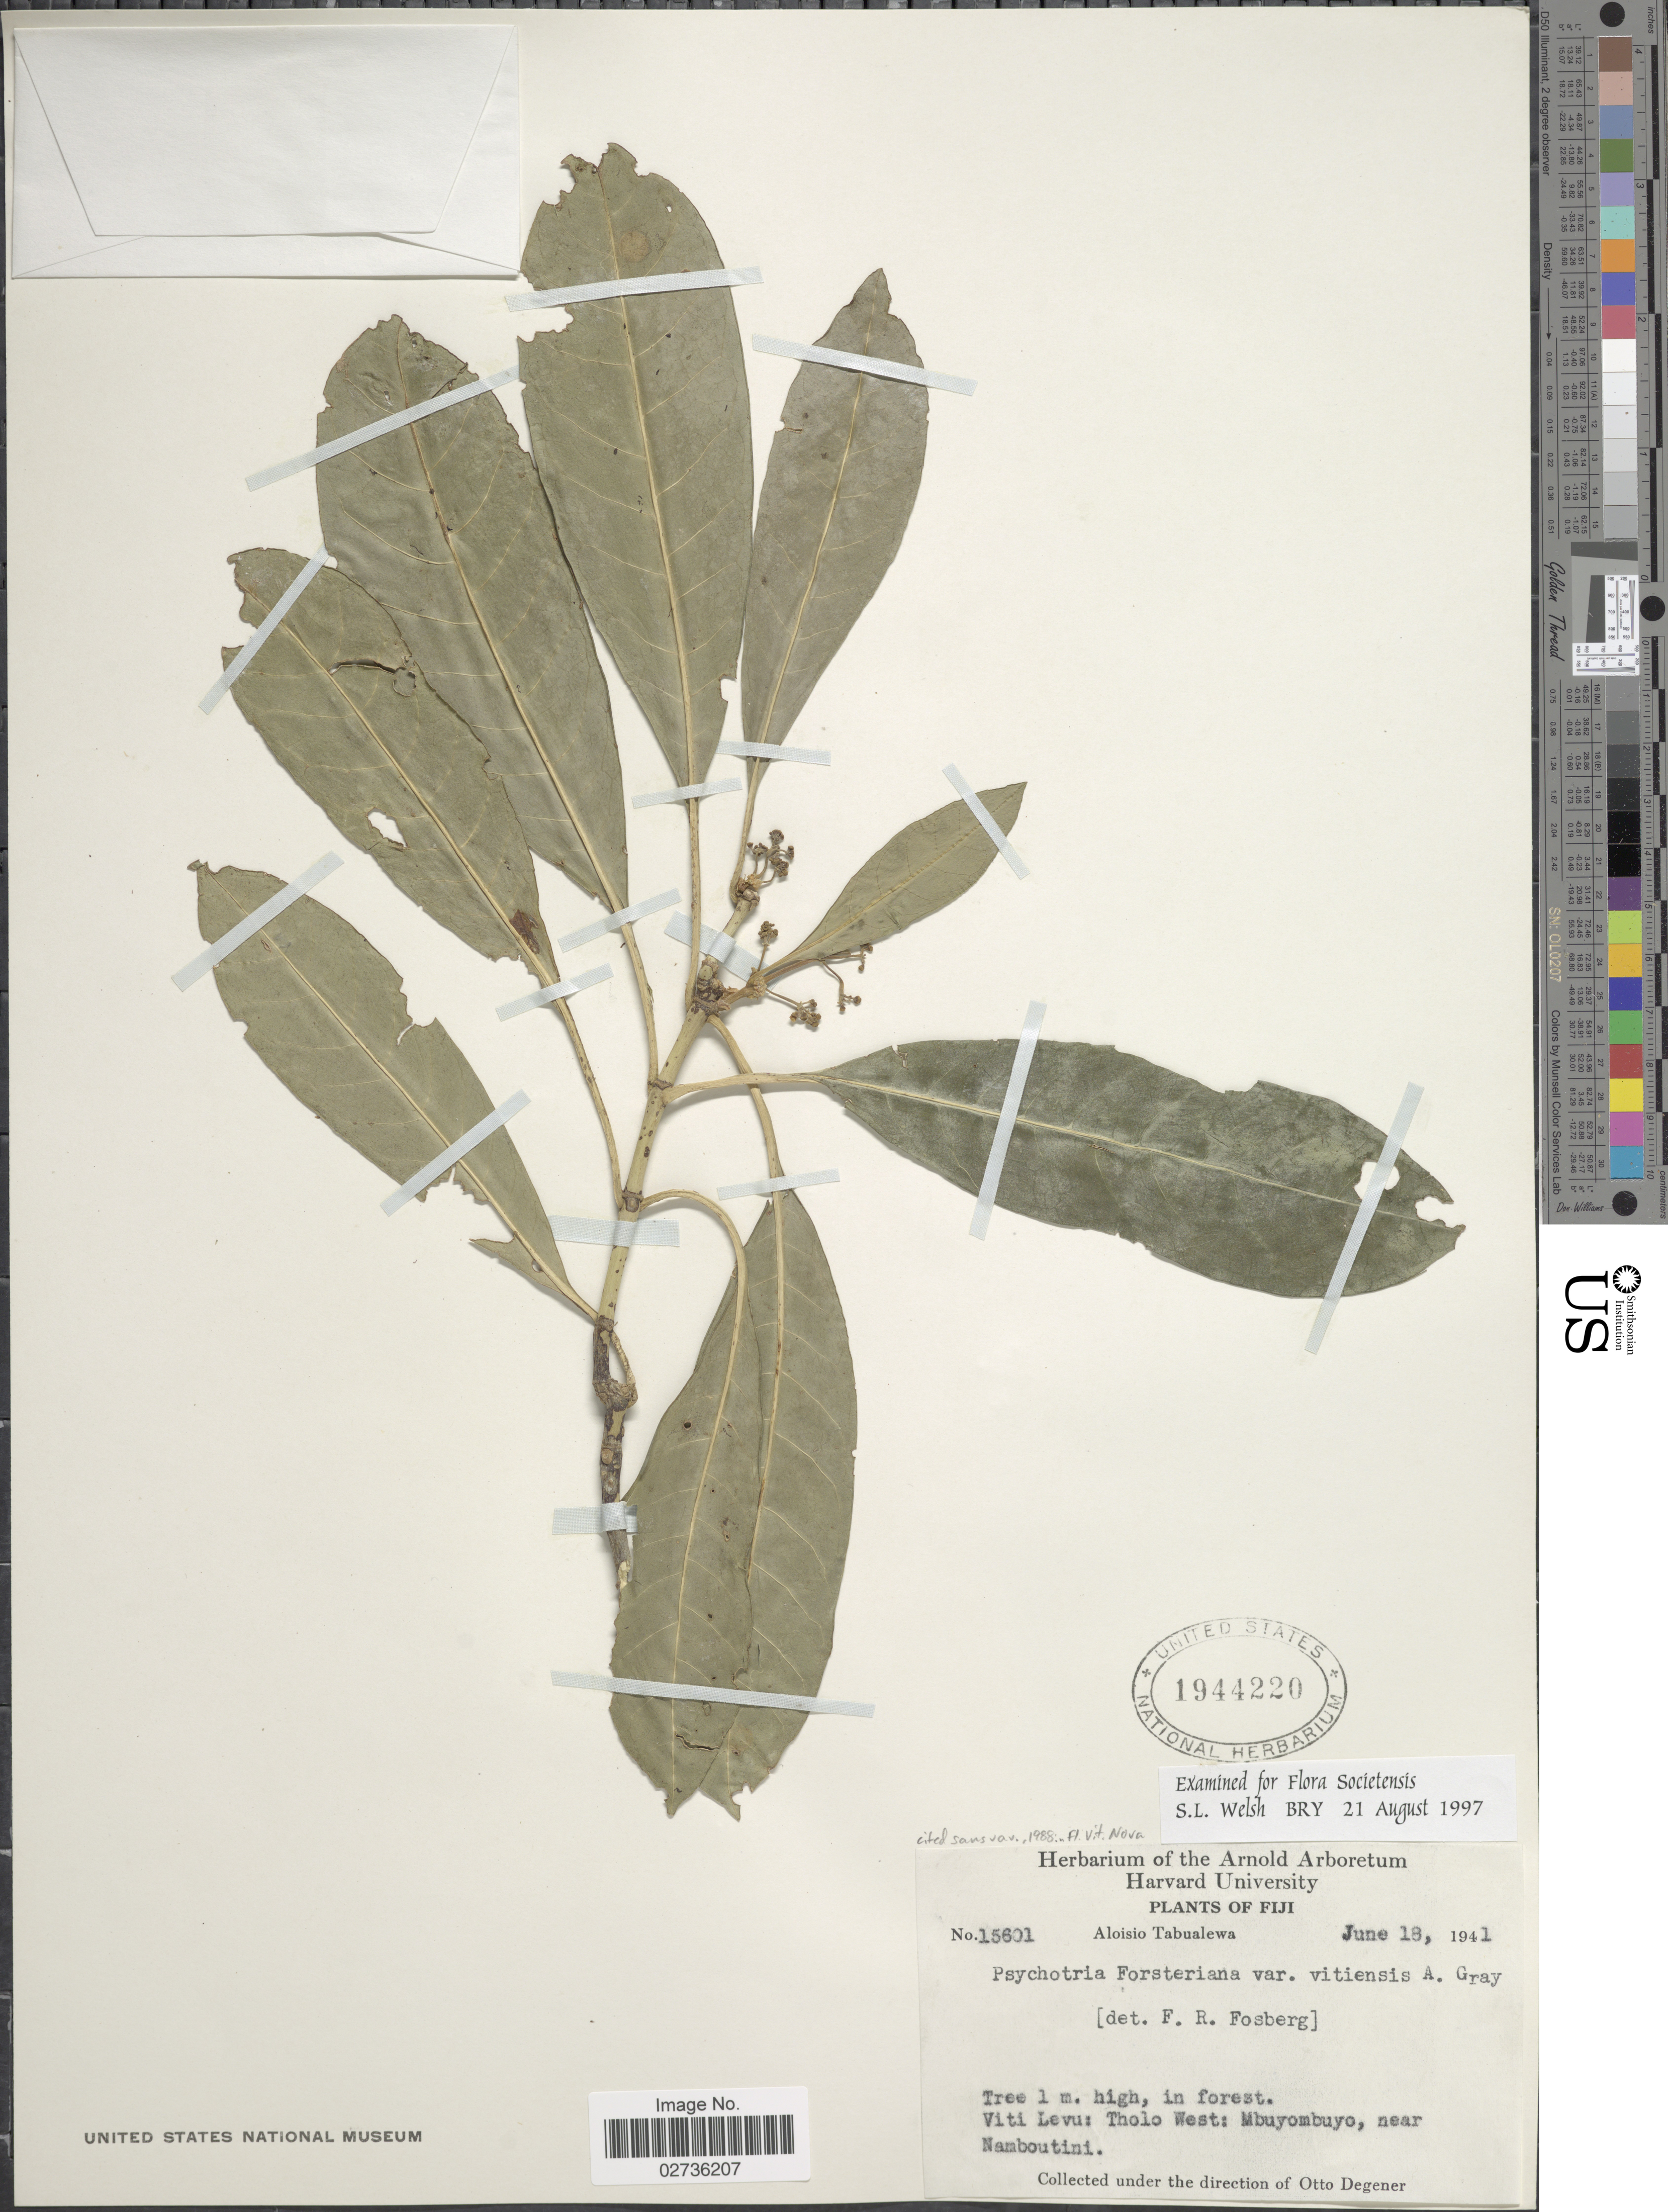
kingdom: Plantae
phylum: Tracheophyta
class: Magnoliopsida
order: Gentianales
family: Rubiaceae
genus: Psychotria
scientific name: Psychotria forsteriana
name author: A. Gray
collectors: A. Tabualewa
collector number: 15601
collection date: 1941-06-18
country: Fiji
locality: Viti Levu: Tholo West: Mbuyombuyo, near Namboutini.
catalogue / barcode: US 1944220